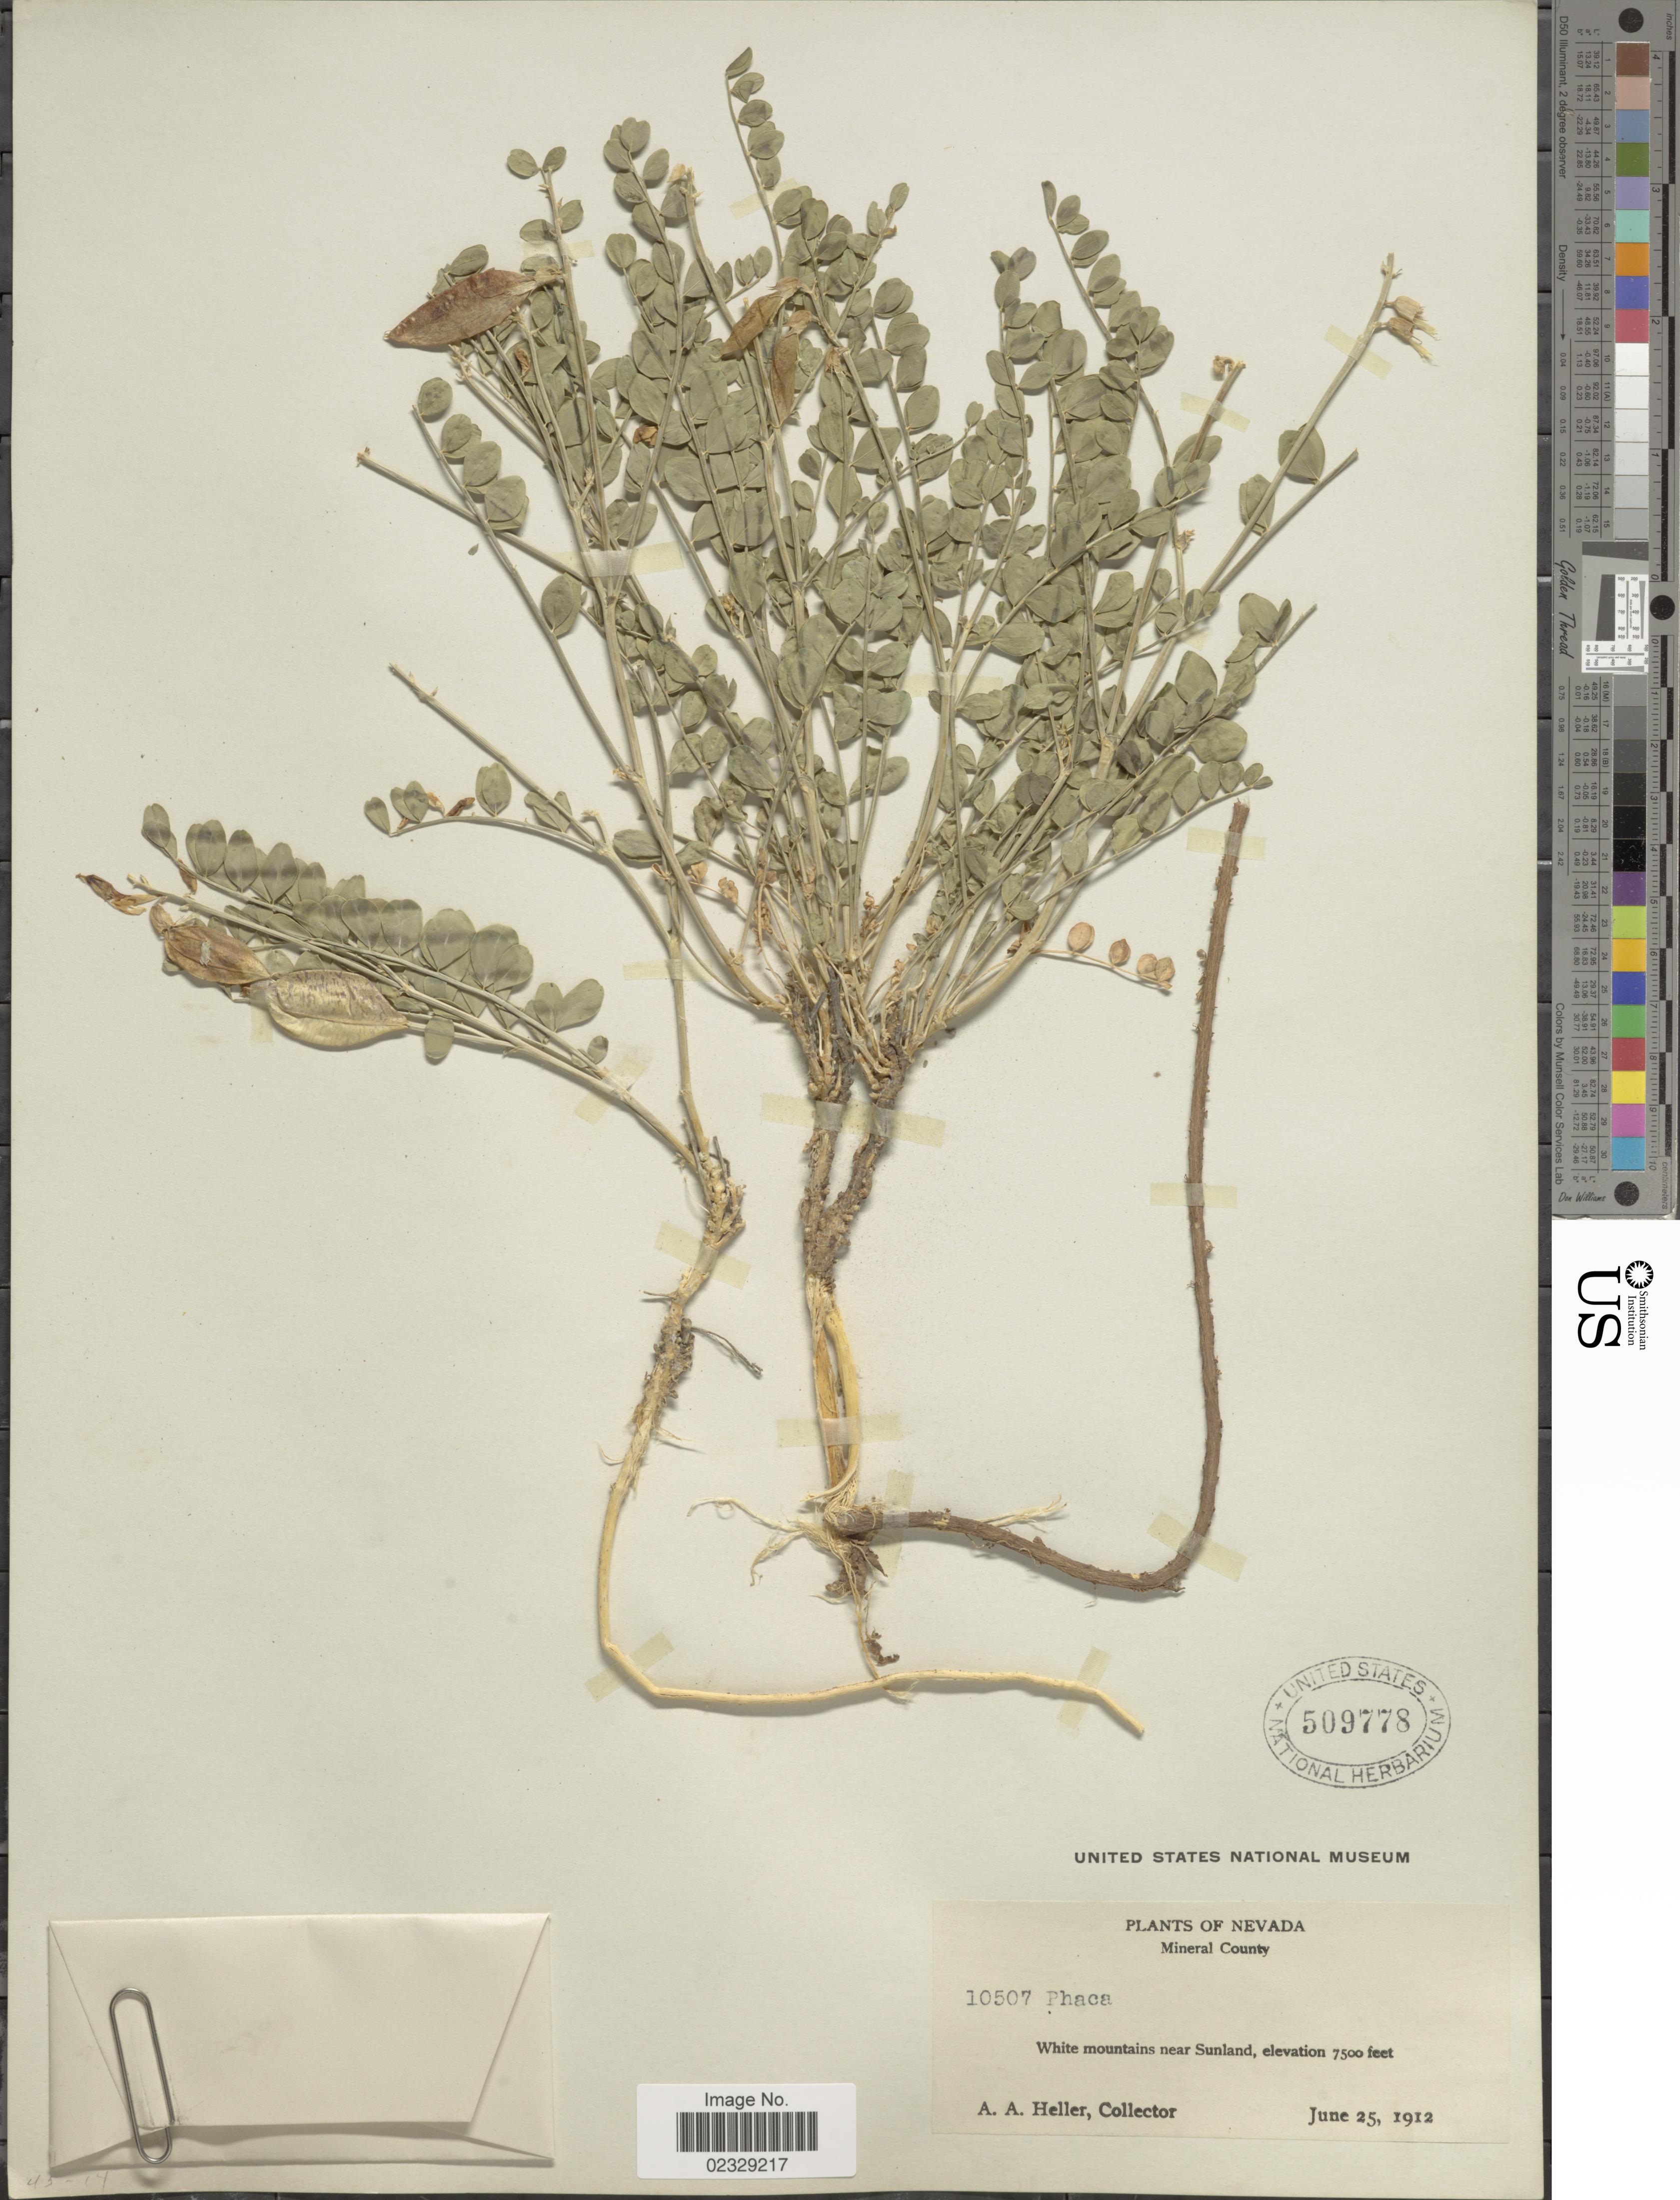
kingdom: Plantae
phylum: Tracheophyta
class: Magnoliopsida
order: Fabales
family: Fabaceae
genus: Astragalus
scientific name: Astragalus artipes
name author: A. Gray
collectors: A. A. Heller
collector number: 10507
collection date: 1912-06-25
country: United States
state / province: Nevada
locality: MIneral County, White Mountains near Sunland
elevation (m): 2286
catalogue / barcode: US 509778